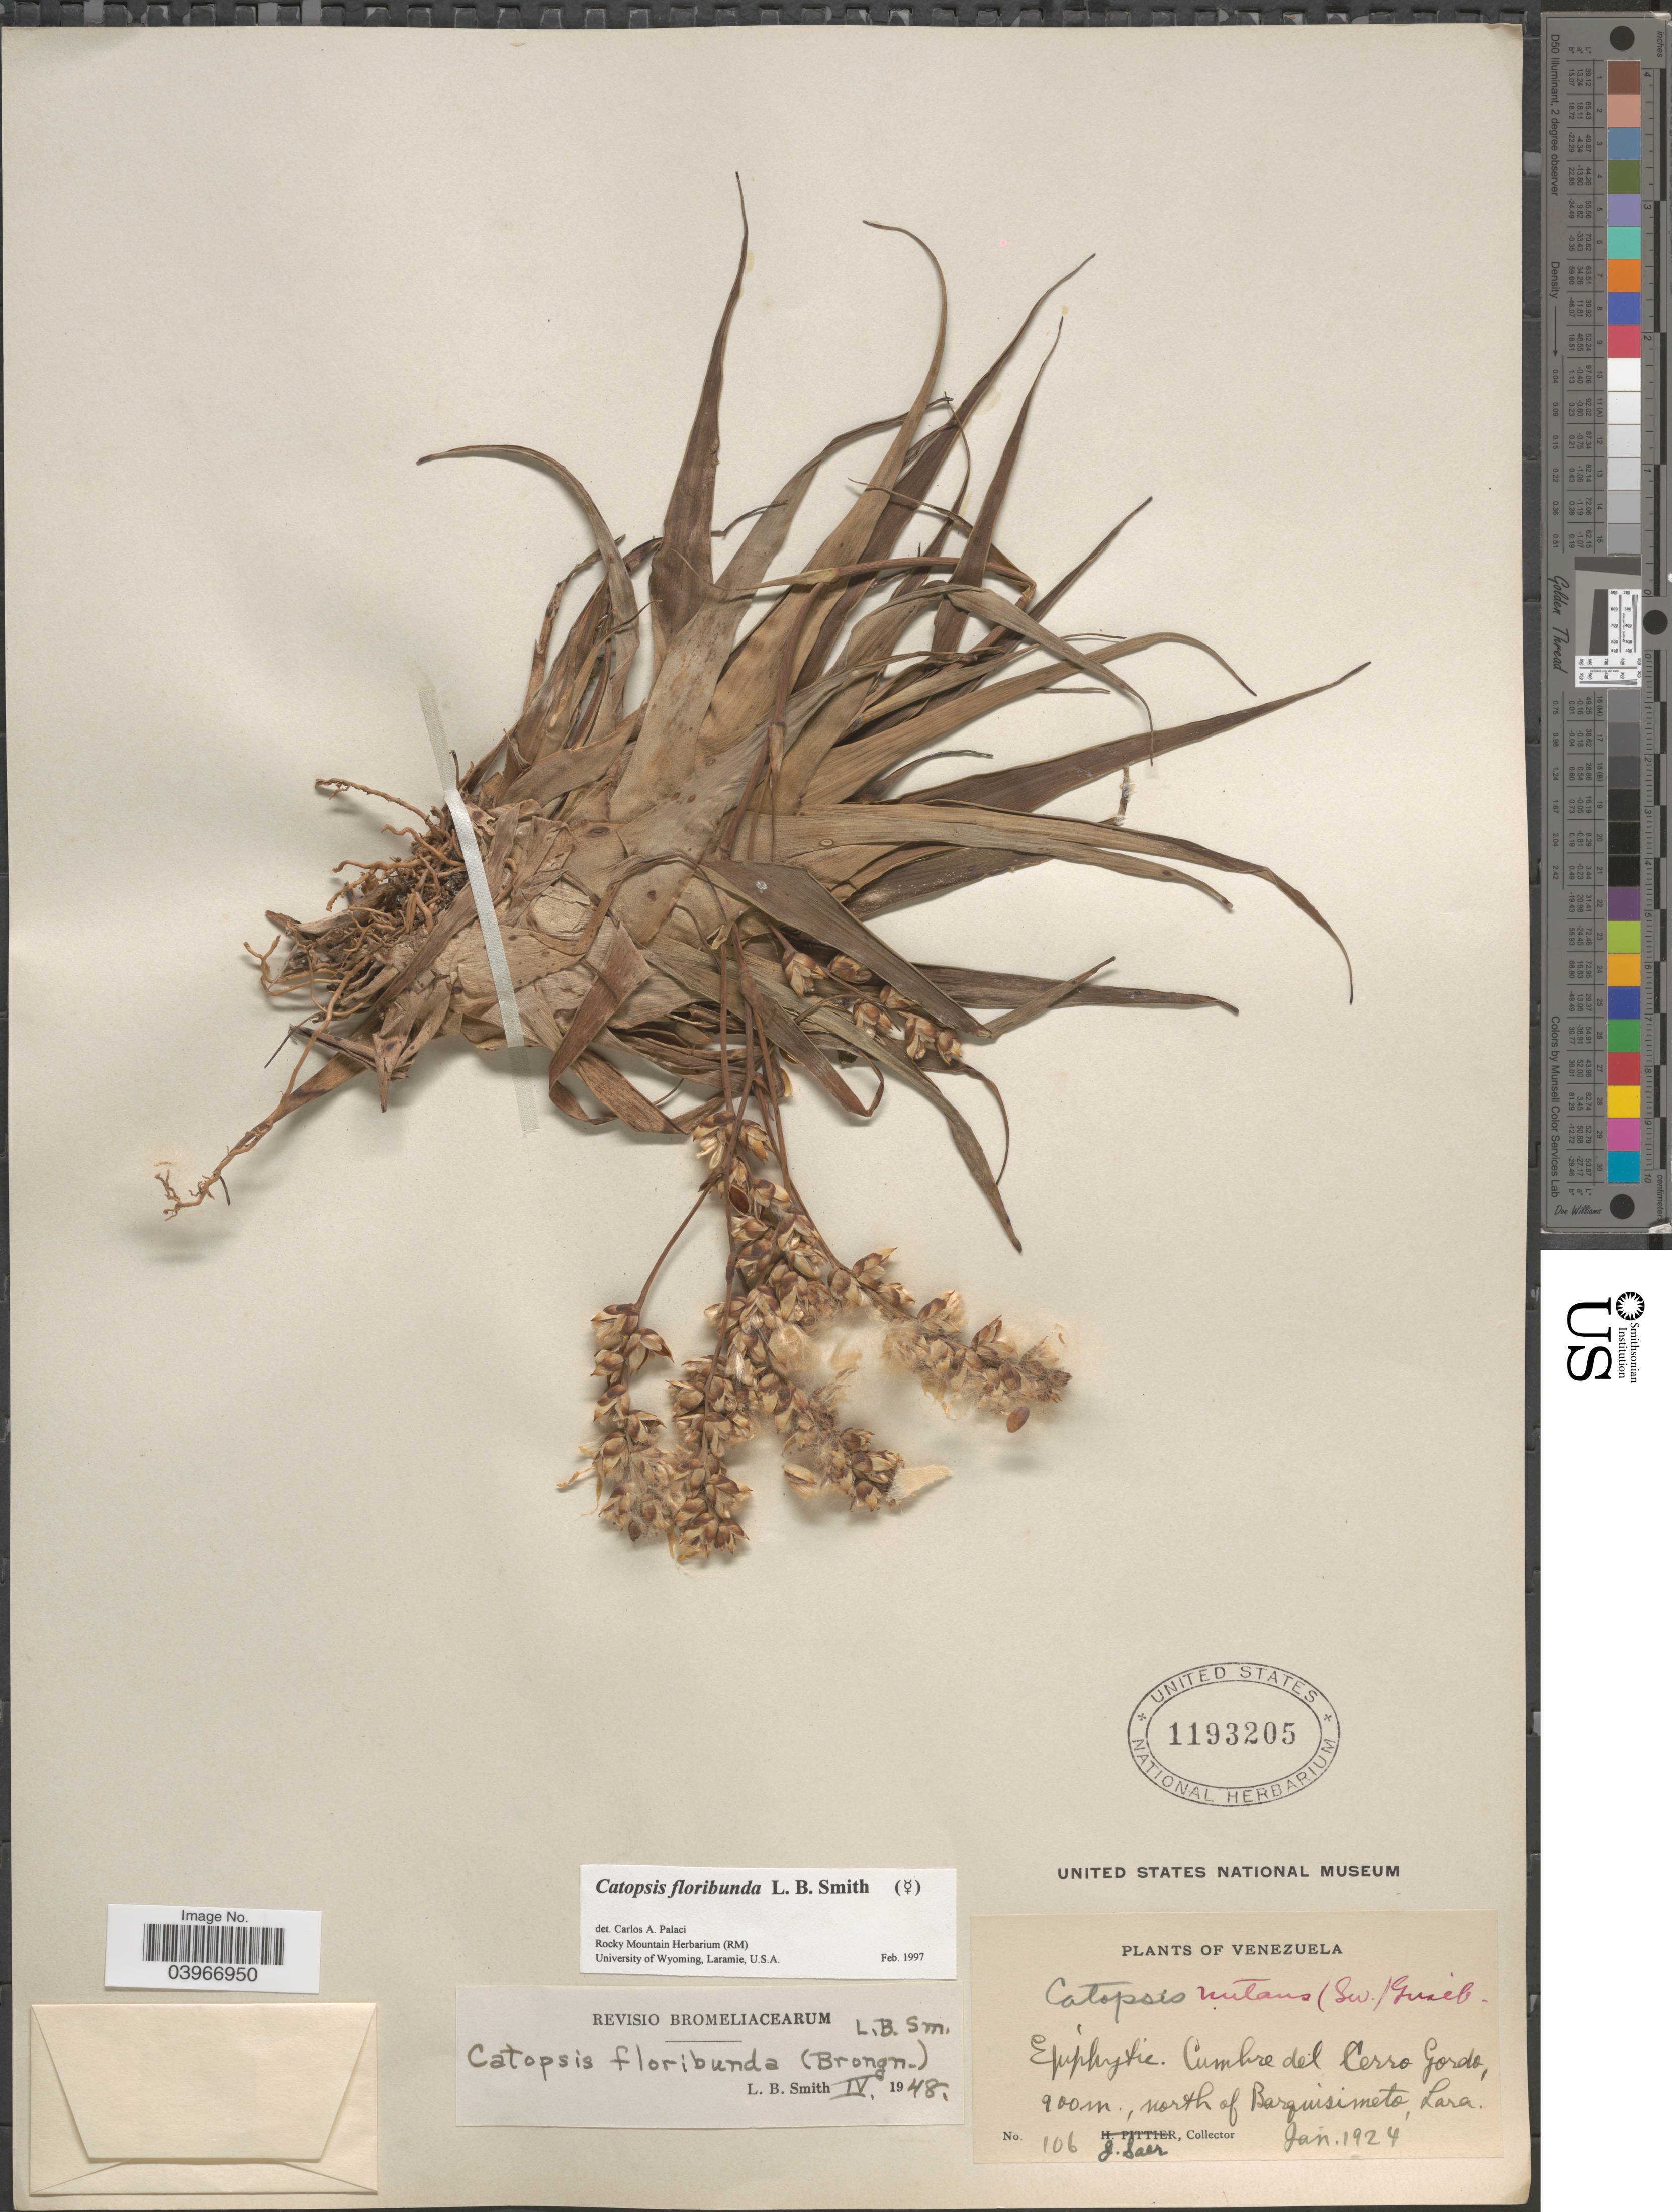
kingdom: Plantae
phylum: Tracheophyta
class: Liliopsida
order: Poales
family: Bromeliaceae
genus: Catopsis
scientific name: Catopsis floribunda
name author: L.B. Sm.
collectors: J. Saer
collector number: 106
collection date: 1924-01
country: Venezuela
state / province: Lara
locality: Cumbre del Cerro Gordo, north of Barquisimeto.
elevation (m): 900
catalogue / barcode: US 1193205